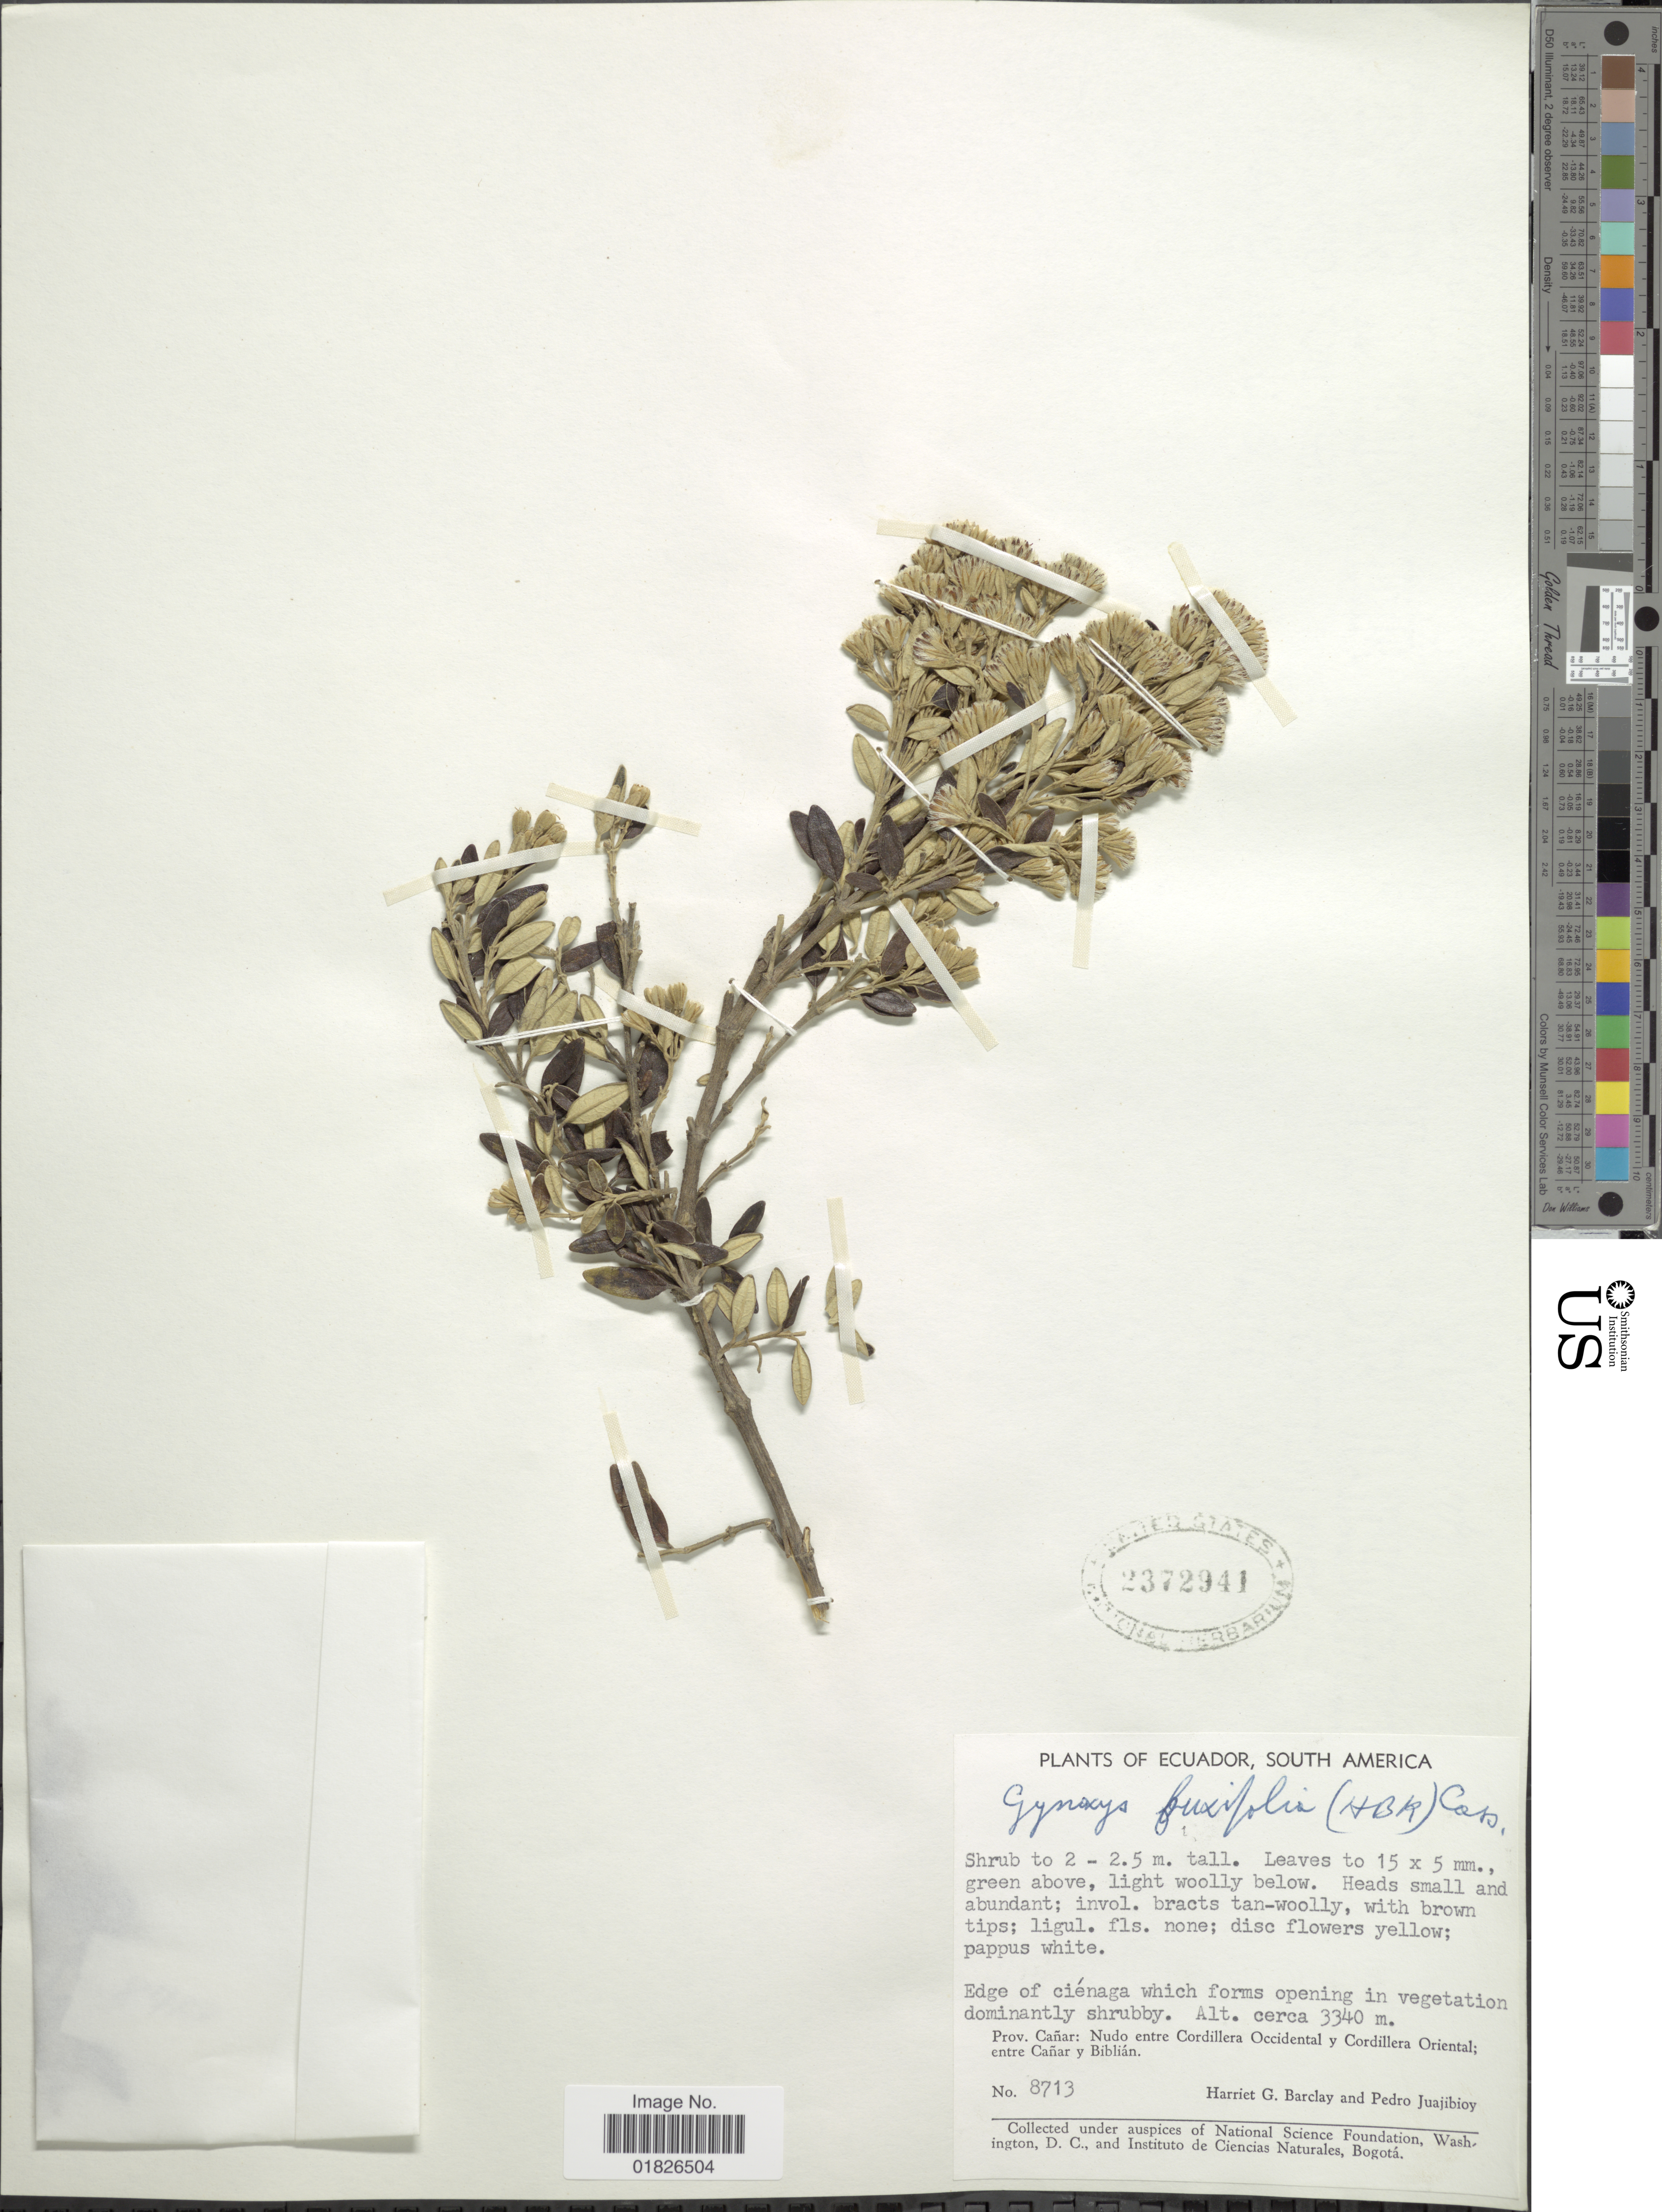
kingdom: Plantae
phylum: Tracheophyta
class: Magnoliopsida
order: Asterales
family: Asteraceae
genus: Gynoxys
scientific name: Gynoxys parvifolia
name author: Cuatrec.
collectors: H. G. Barclay & P. Juajibioy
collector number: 8713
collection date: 1959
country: Ecuador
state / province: Cañar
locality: Nudo entre Cordillera Occidental y Cordillera Oriental, entre Canar y Biblian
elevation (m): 3340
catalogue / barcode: US 2372941